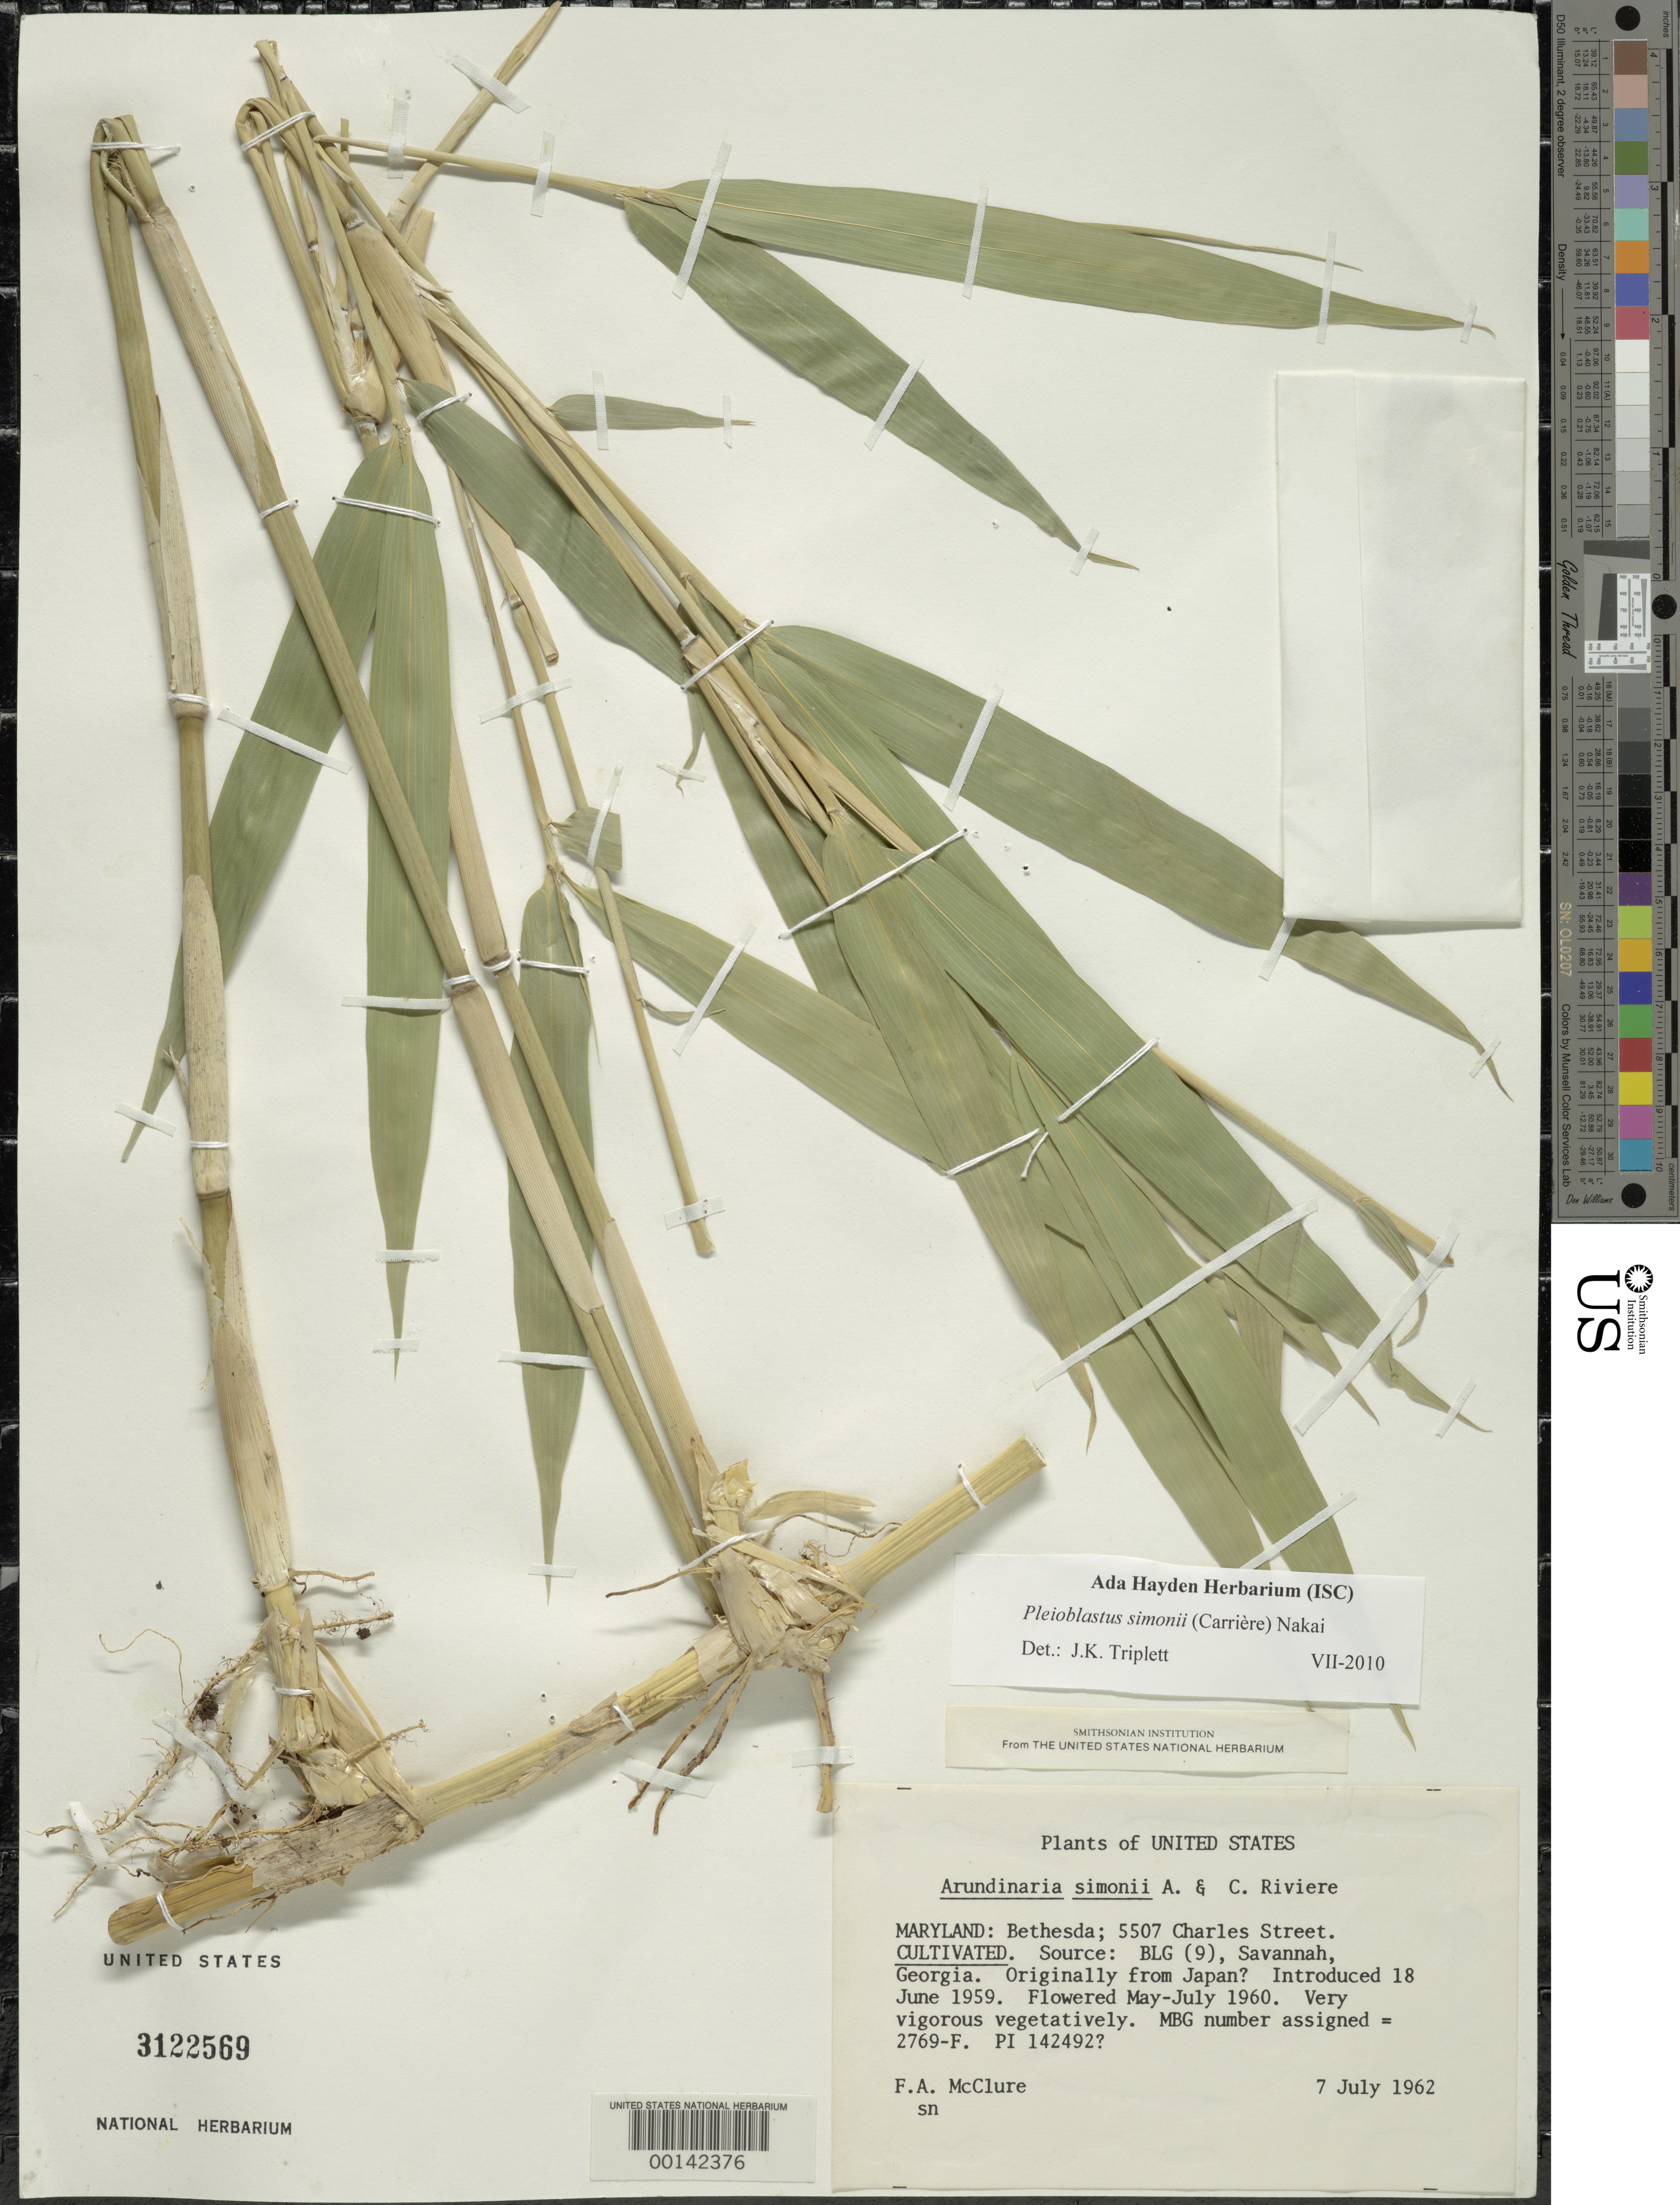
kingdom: Plantae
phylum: Tracheophyta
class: Liliopsida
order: Poales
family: Poaceae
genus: Pleioblastus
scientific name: Pleioblastus simonii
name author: (Carrière) Nakai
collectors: F. A. McClure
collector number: MBG 2769-F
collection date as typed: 07 Jul 1962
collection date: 1962-07-07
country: United States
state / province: Maryland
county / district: Montgomery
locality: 5507 Charles Street, Bethesda (McClure's garden)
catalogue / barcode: US 3122569